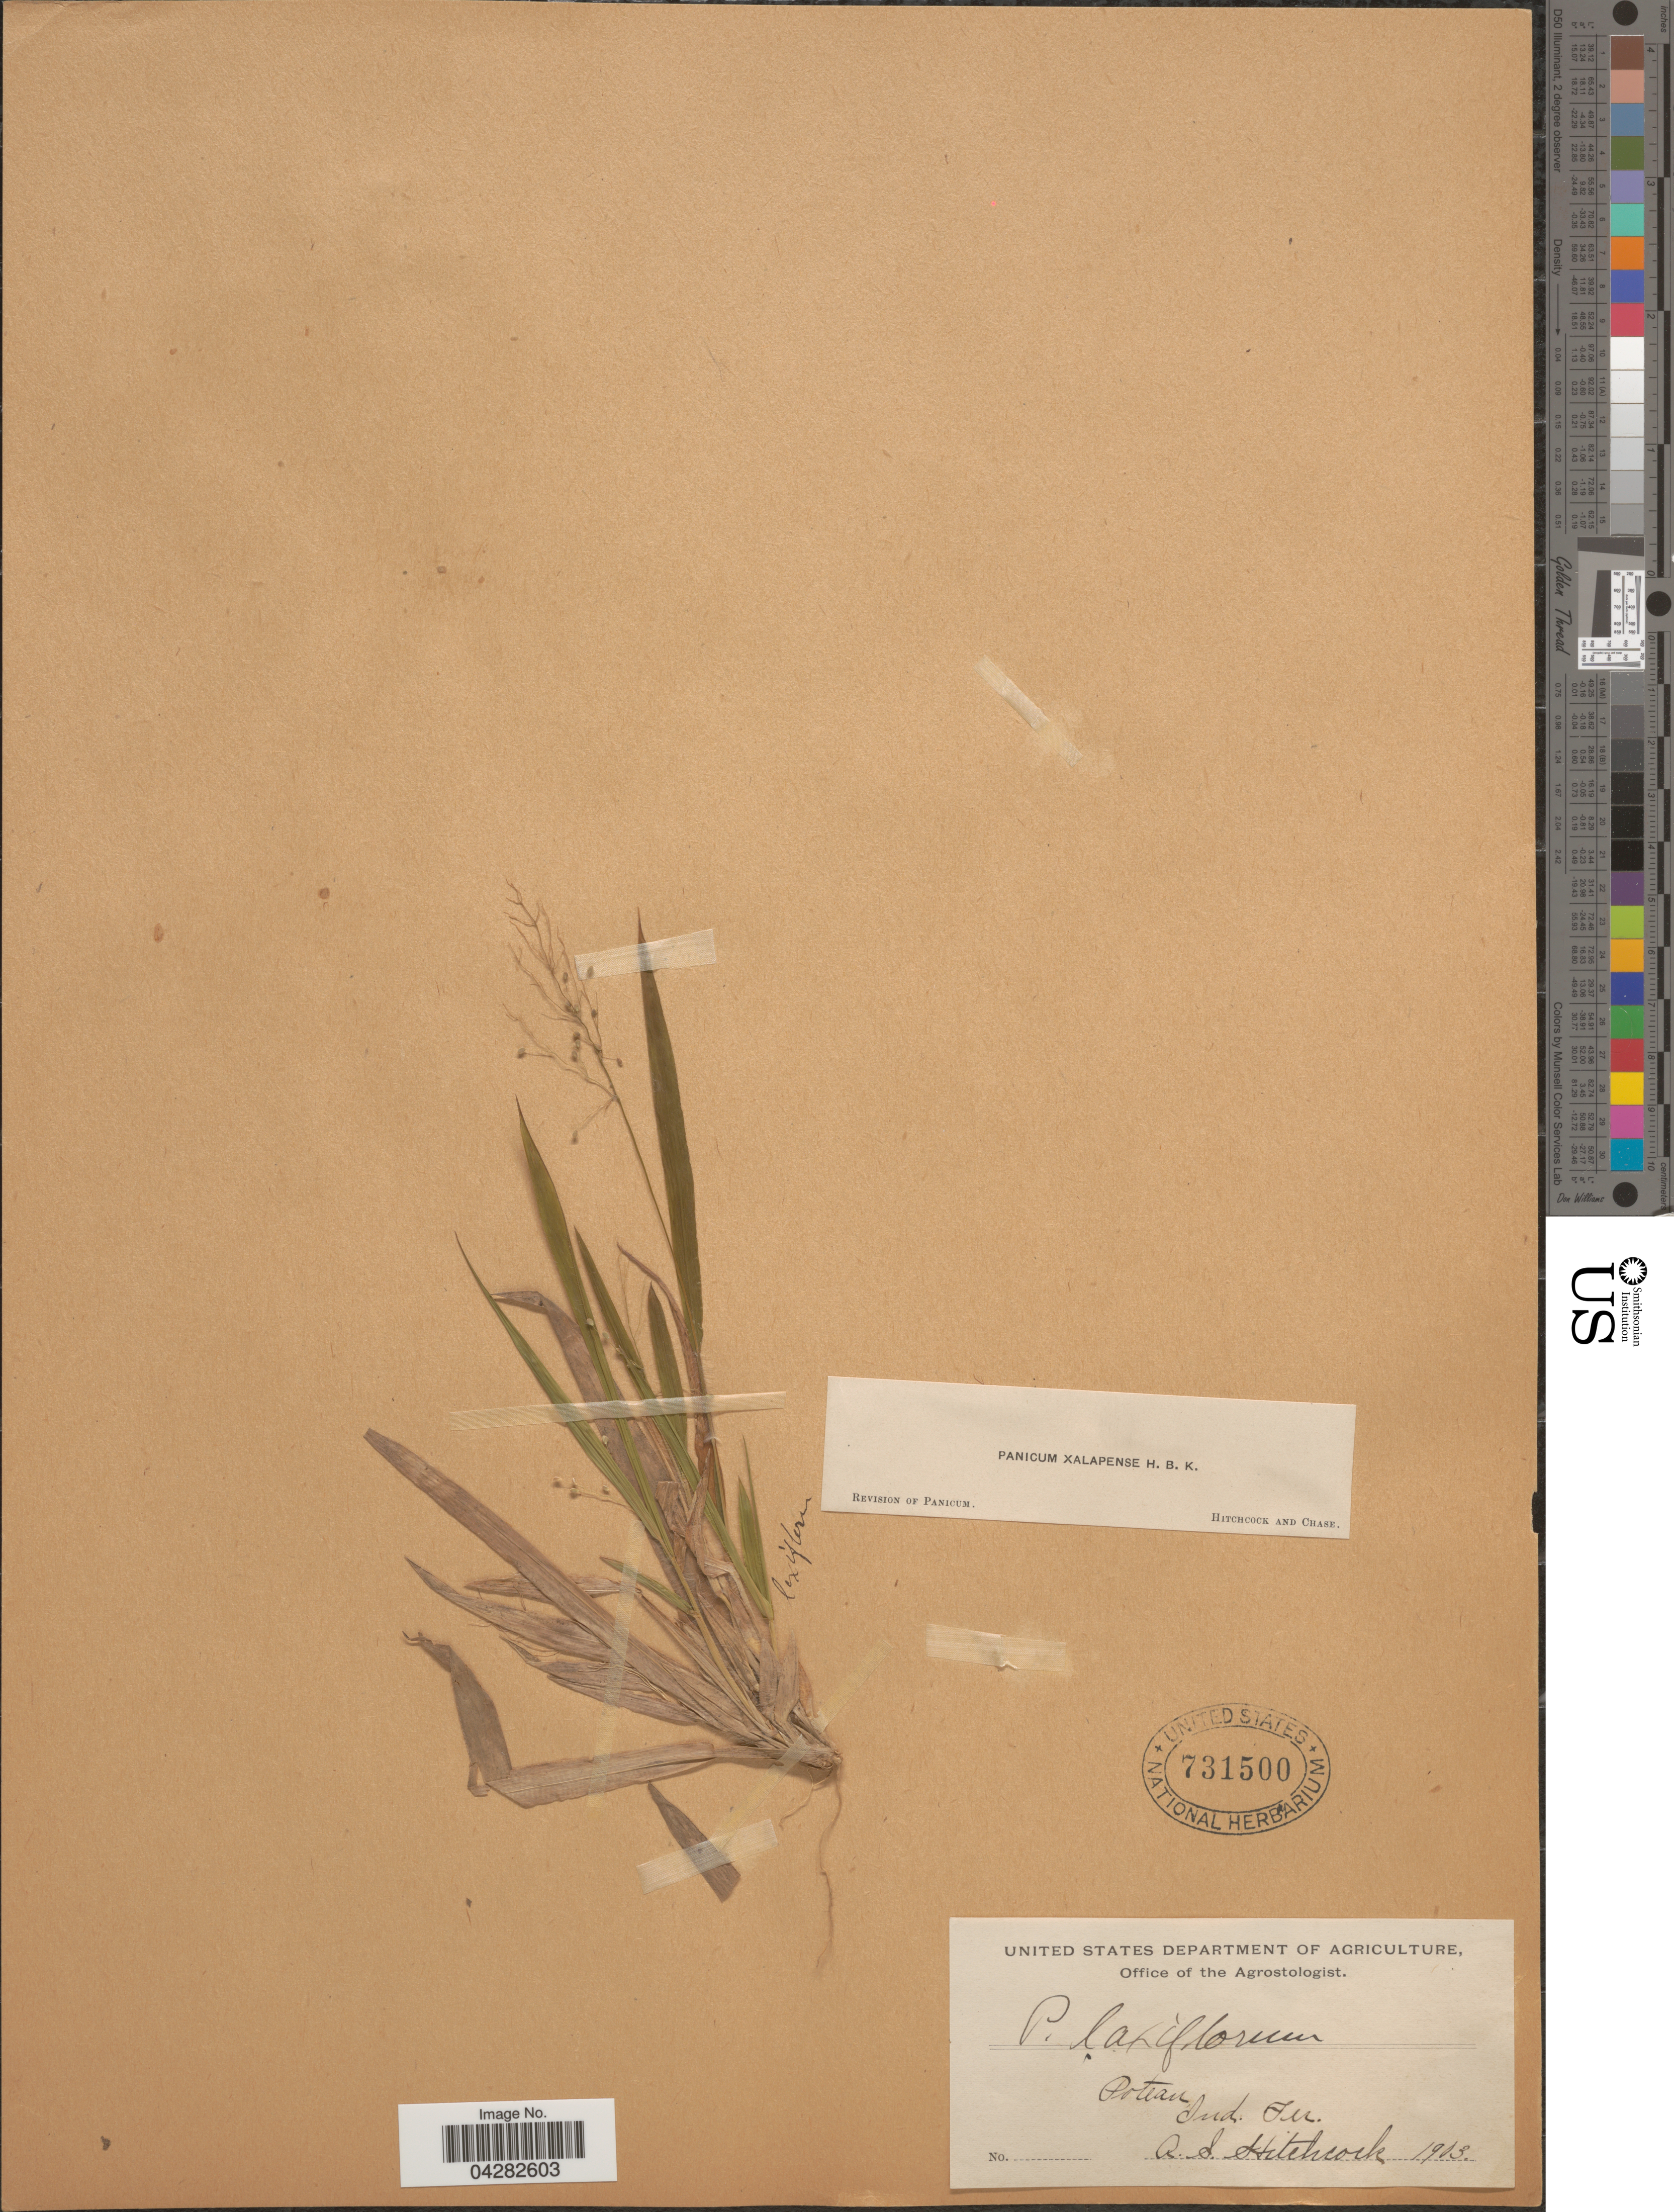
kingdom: Plantae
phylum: Tracheophyta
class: Liliopsida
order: Poales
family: Poaceae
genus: Dichanthelium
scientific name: Dichanthelium laxiflorum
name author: (Lam.) Gould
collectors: A. S. Hitchcock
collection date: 1903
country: United States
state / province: Indiana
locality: Poteau.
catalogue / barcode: US 731500